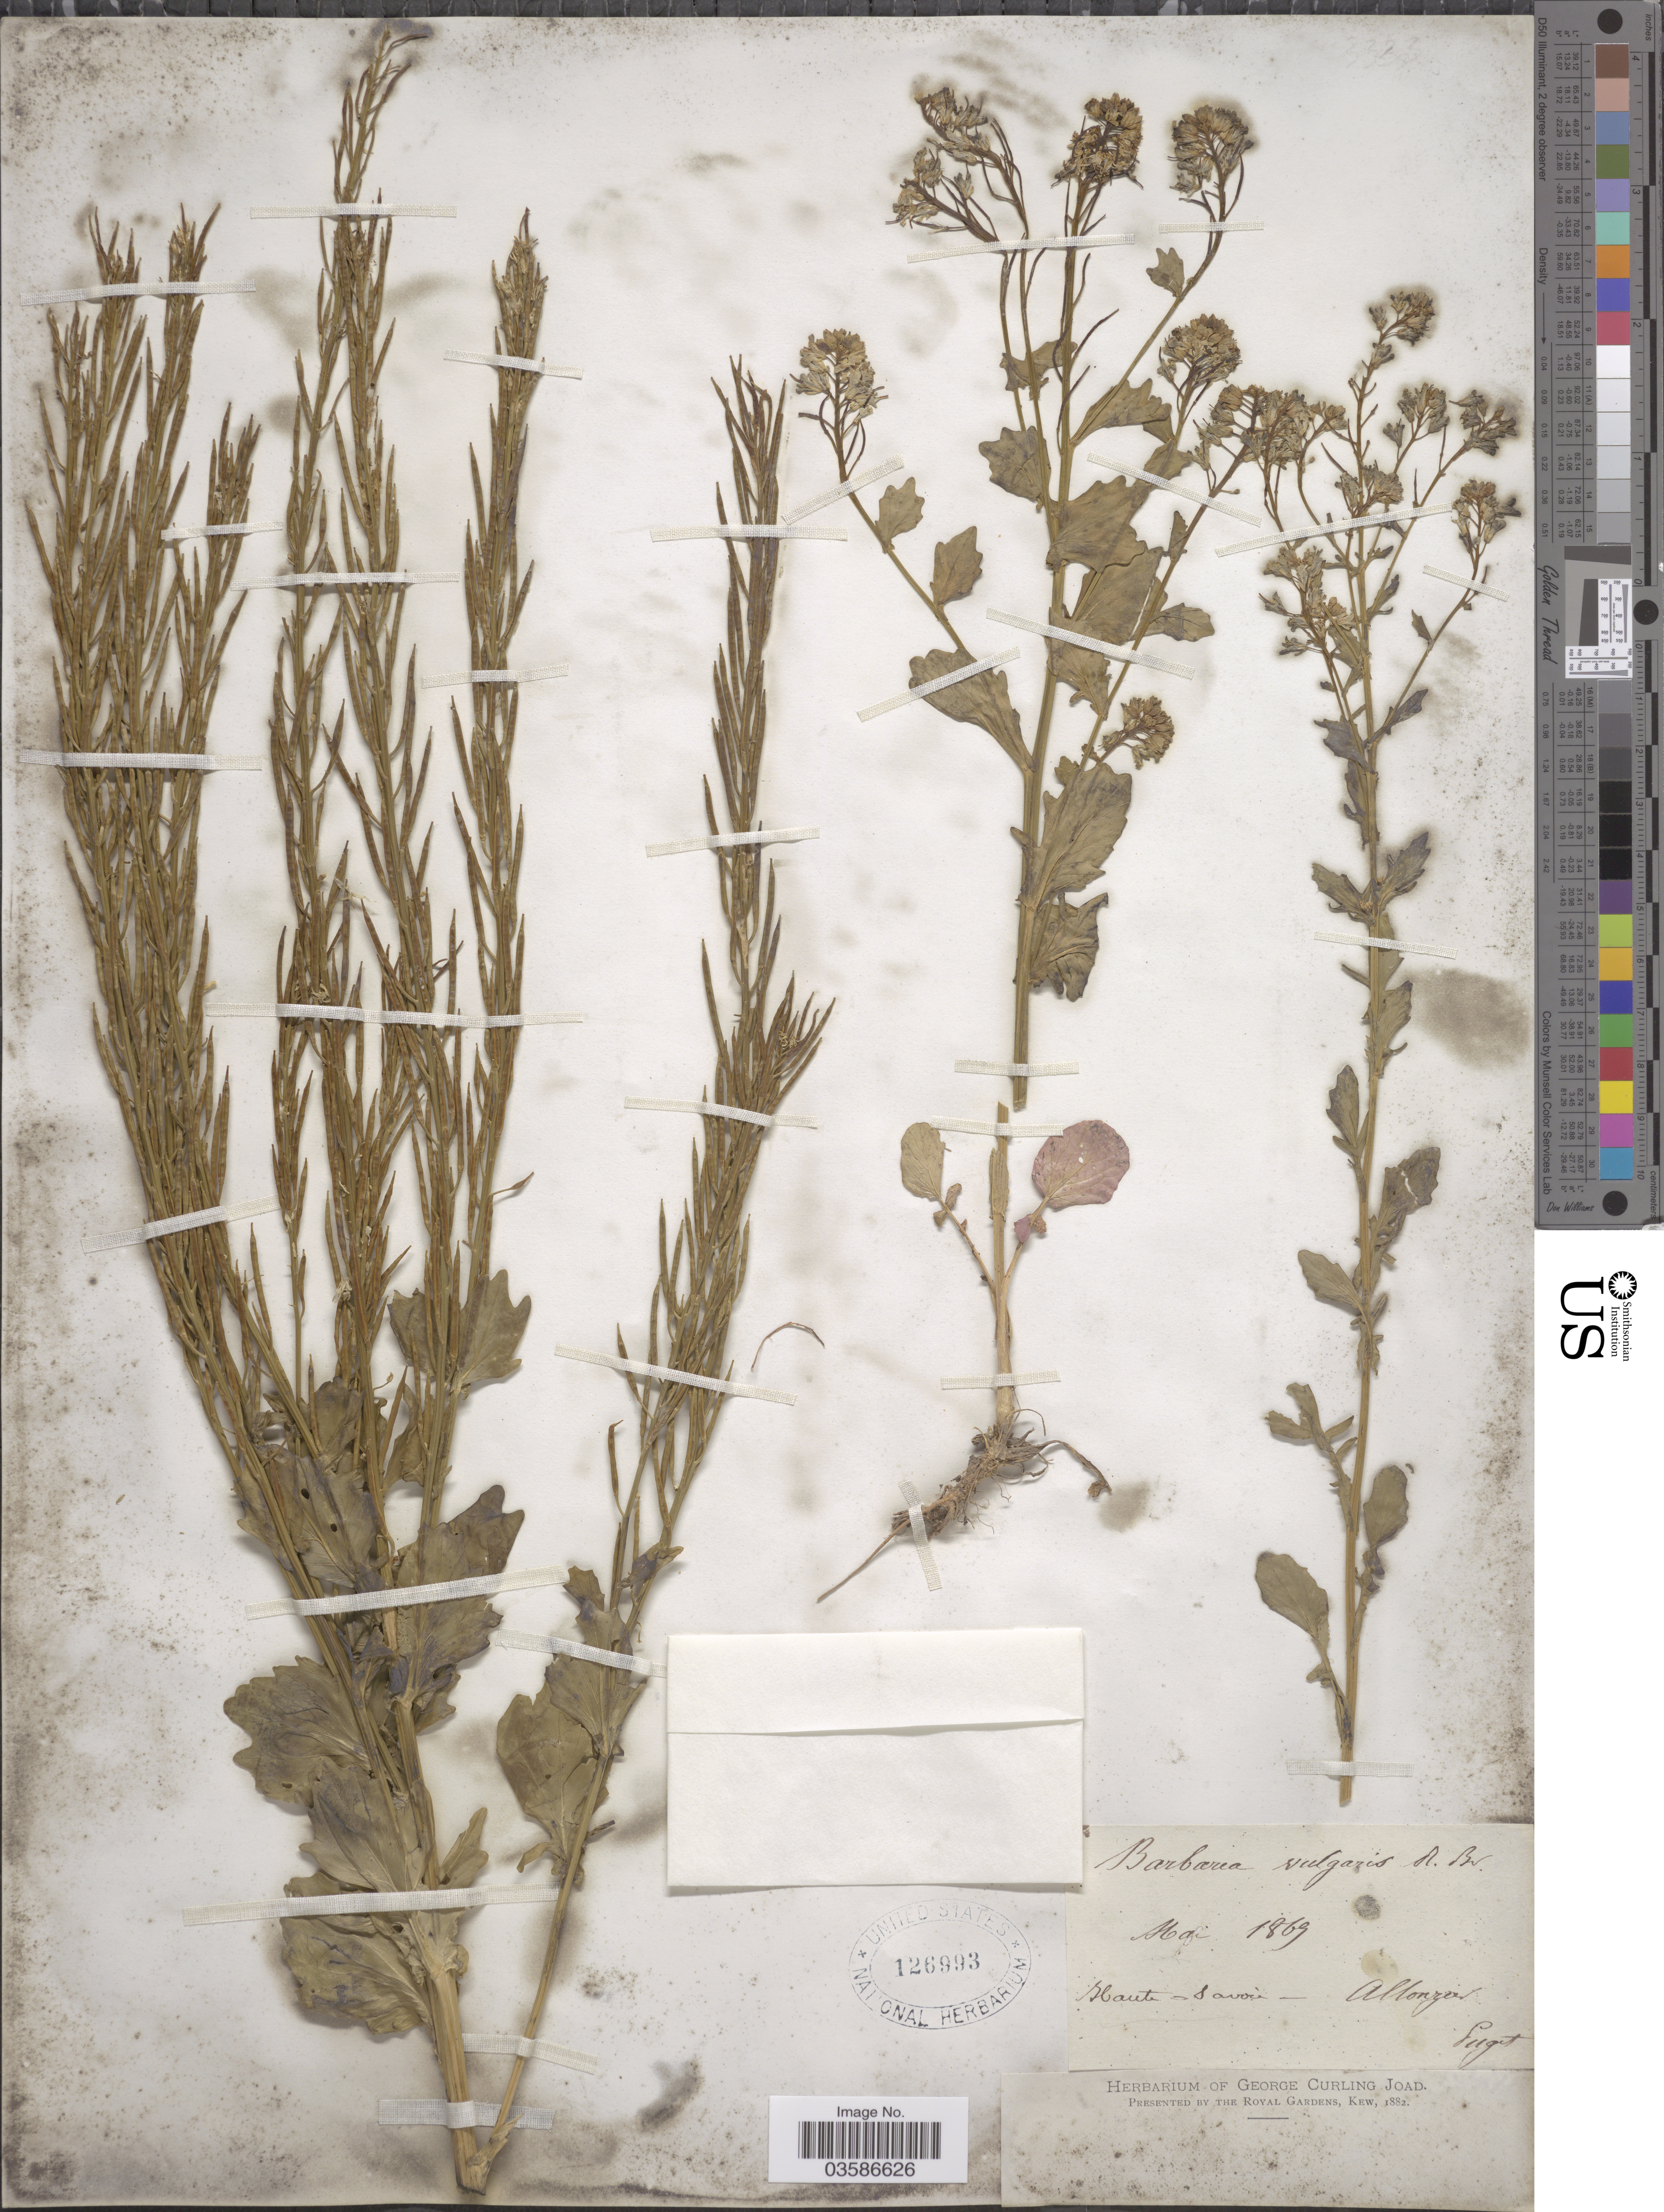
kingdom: Plantae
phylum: Tracheophyta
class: Magnoliopsida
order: Brassicales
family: Brassicaceae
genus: Barbarea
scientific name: Barbarea vulgaris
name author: W.T. Aiton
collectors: -. Puget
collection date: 1869-05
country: France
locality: Haute-Savoie. Allonzier.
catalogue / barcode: US 126993